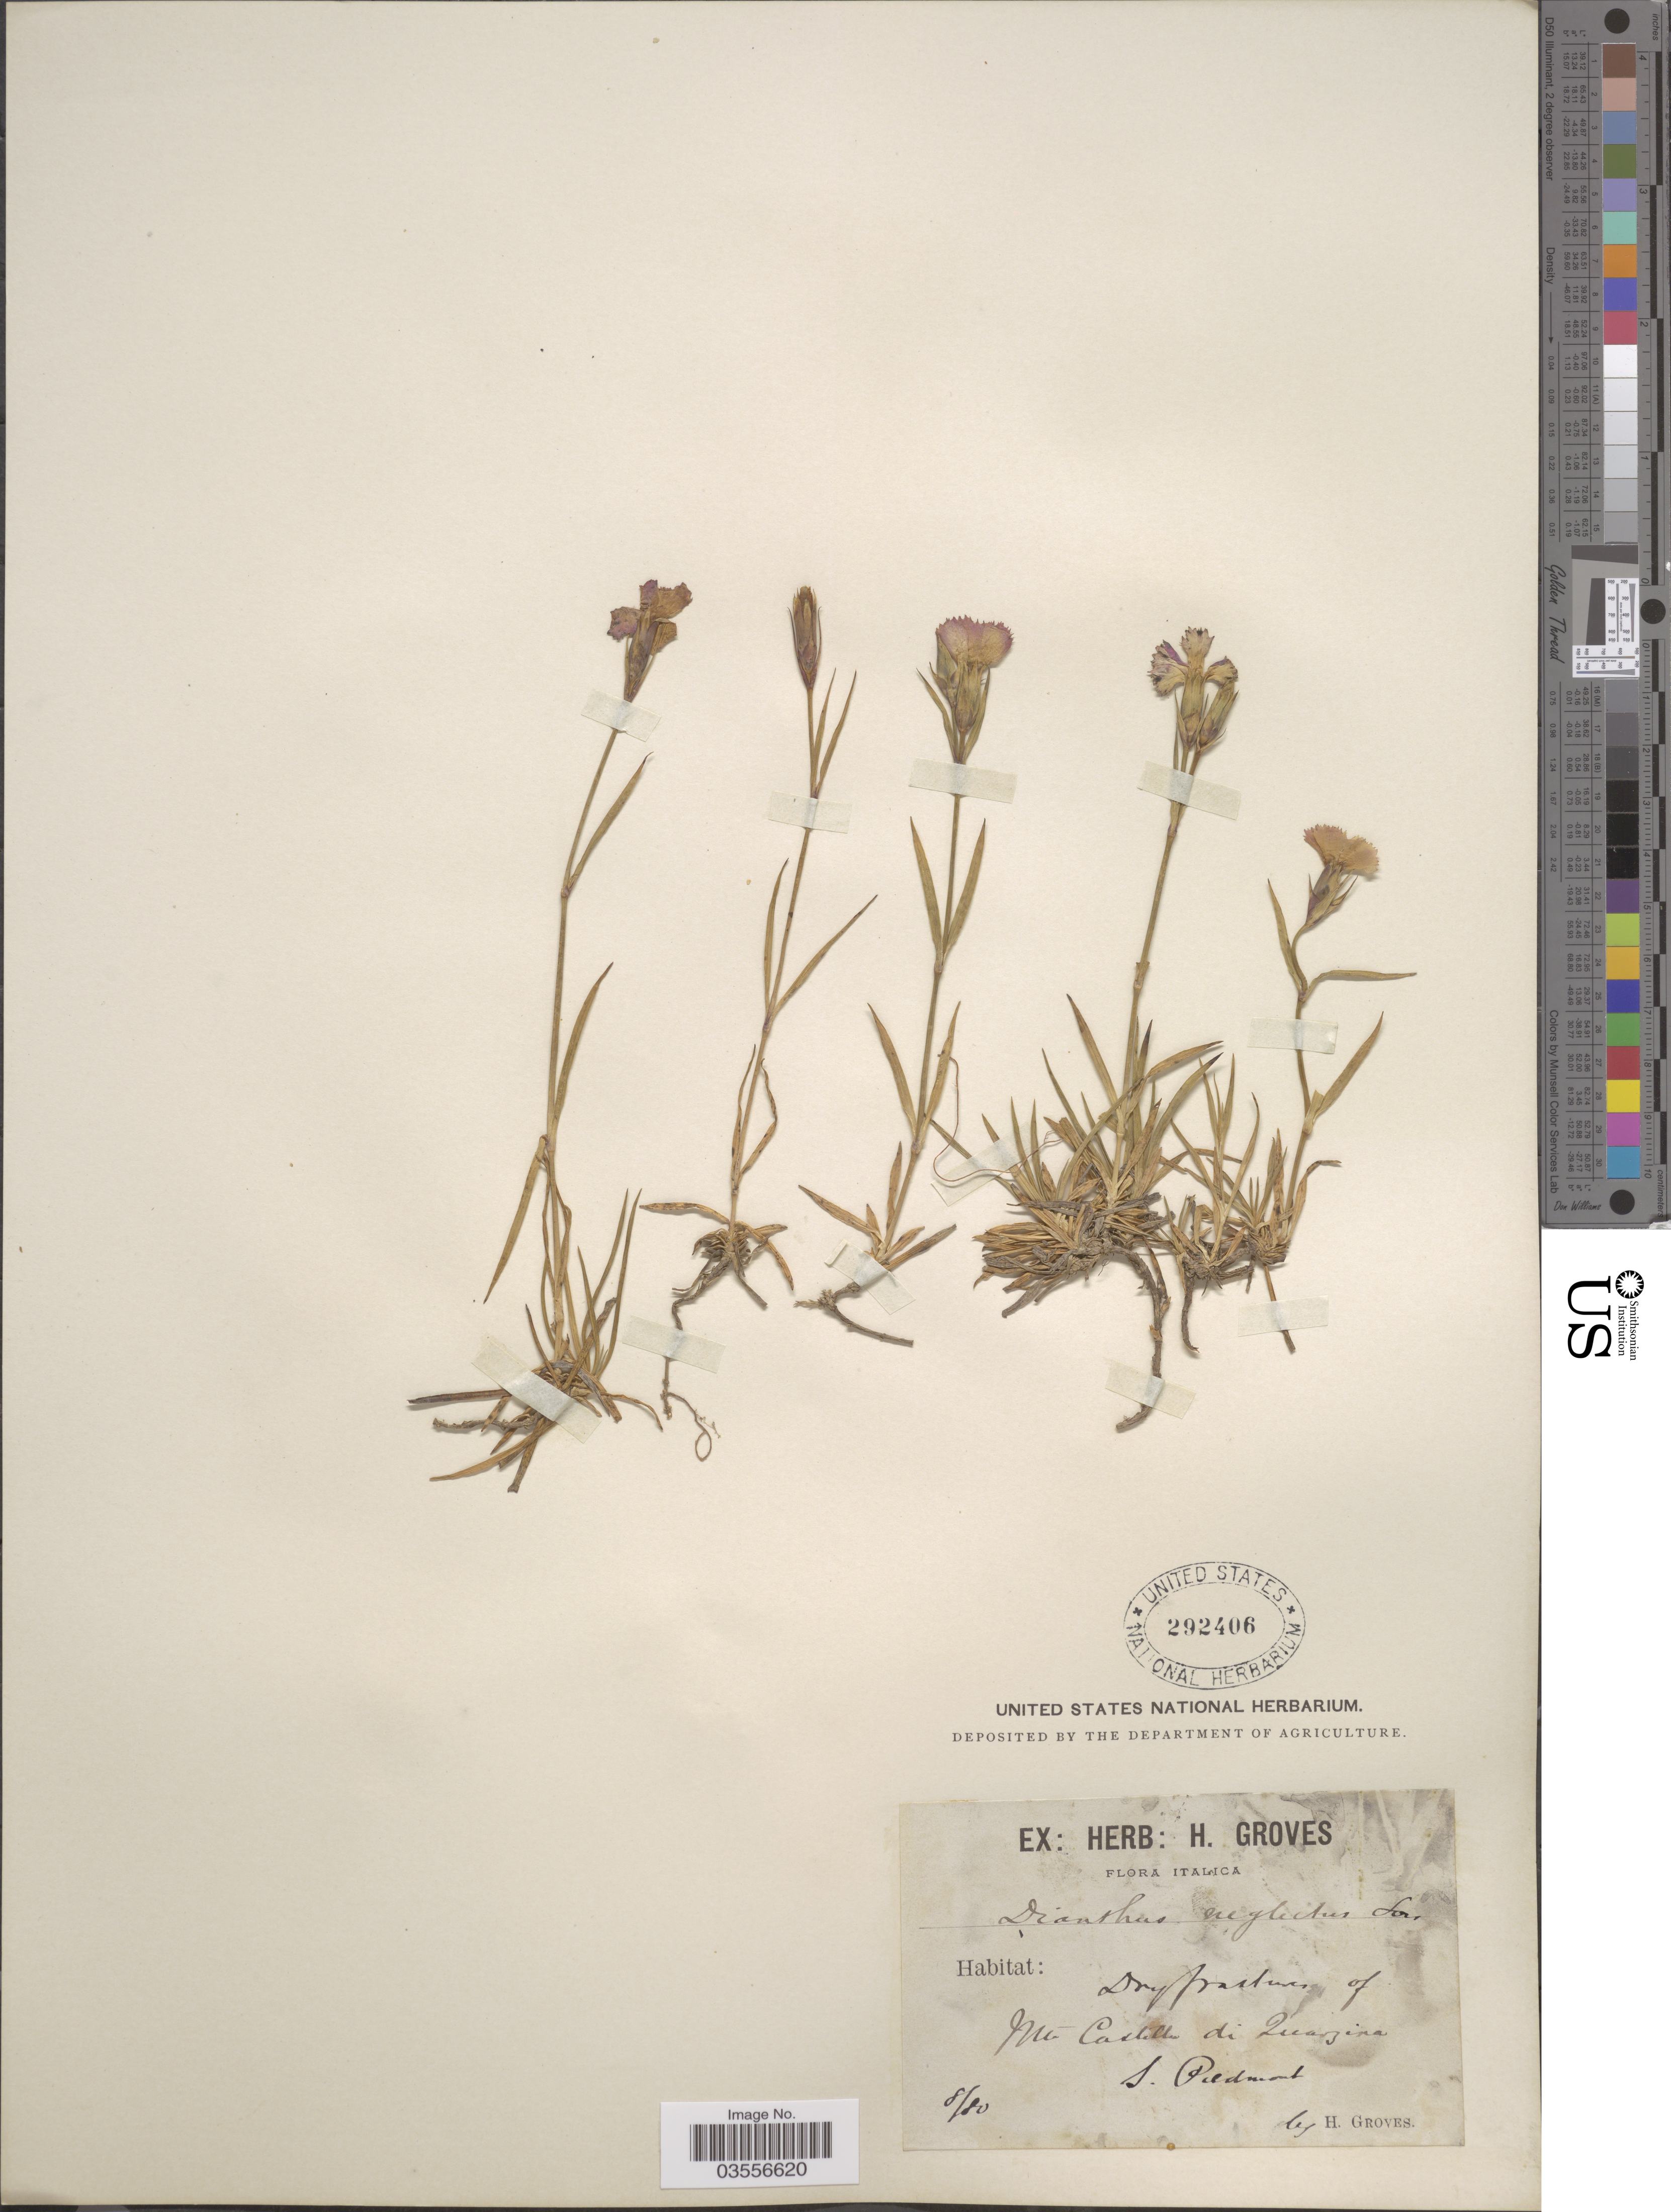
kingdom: Plantae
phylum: Tracheophyta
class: Magnoliopsida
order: Caryophyllales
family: Caryophyllaceae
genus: Dianthus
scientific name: Dianthus neglectus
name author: Loisel.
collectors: H. Groves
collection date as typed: Transcribed d/m/y: /8/80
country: Italy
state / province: Piedmont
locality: Italica. Dry pastures of Mte Castello di Quarzina. S. Piedmont.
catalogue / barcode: US 292406